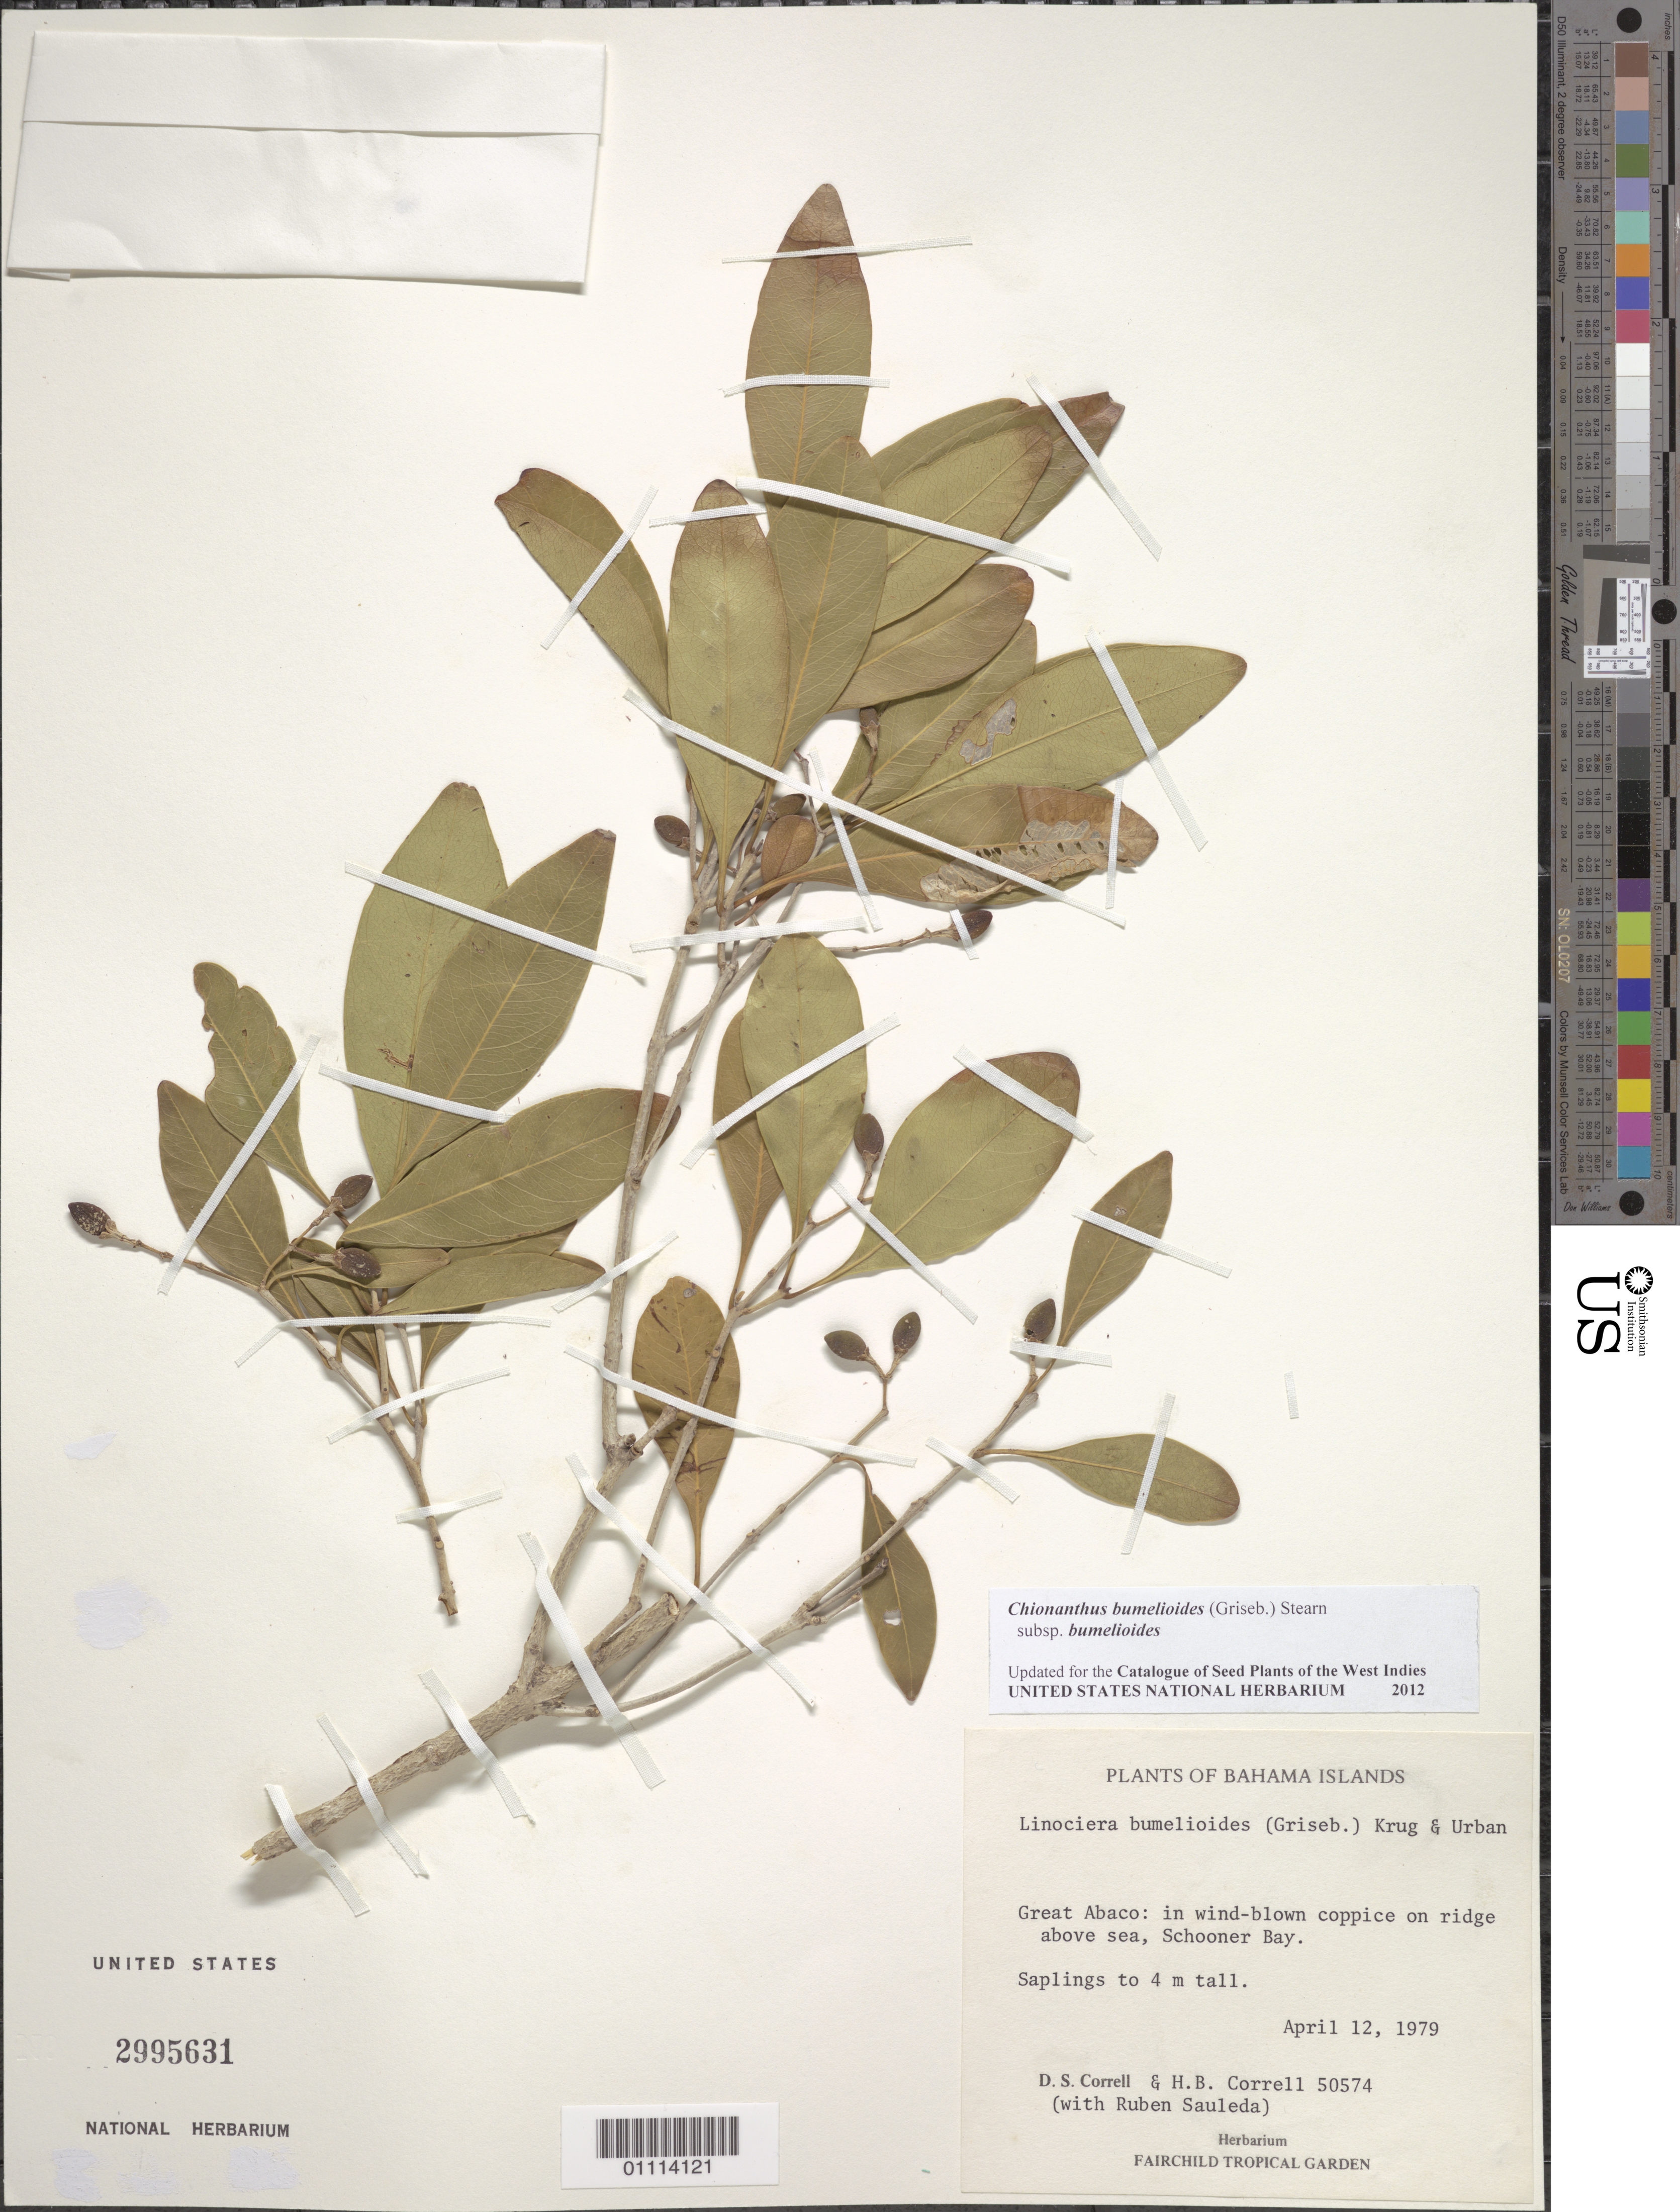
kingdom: Plantae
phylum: Tracheophyta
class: Magnoliopsida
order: Lamiales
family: Oleaceae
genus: Linociera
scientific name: Linociera bumelioides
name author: Griseb.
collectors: H. Correll & R. Sauleda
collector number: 50574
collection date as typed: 12 Apr 1979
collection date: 1979-04-12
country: Bahamas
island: Great Bahama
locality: Great Abaco: in wind-blown coppice on ridge above sea, Schooner Bay.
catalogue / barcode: US 2995631